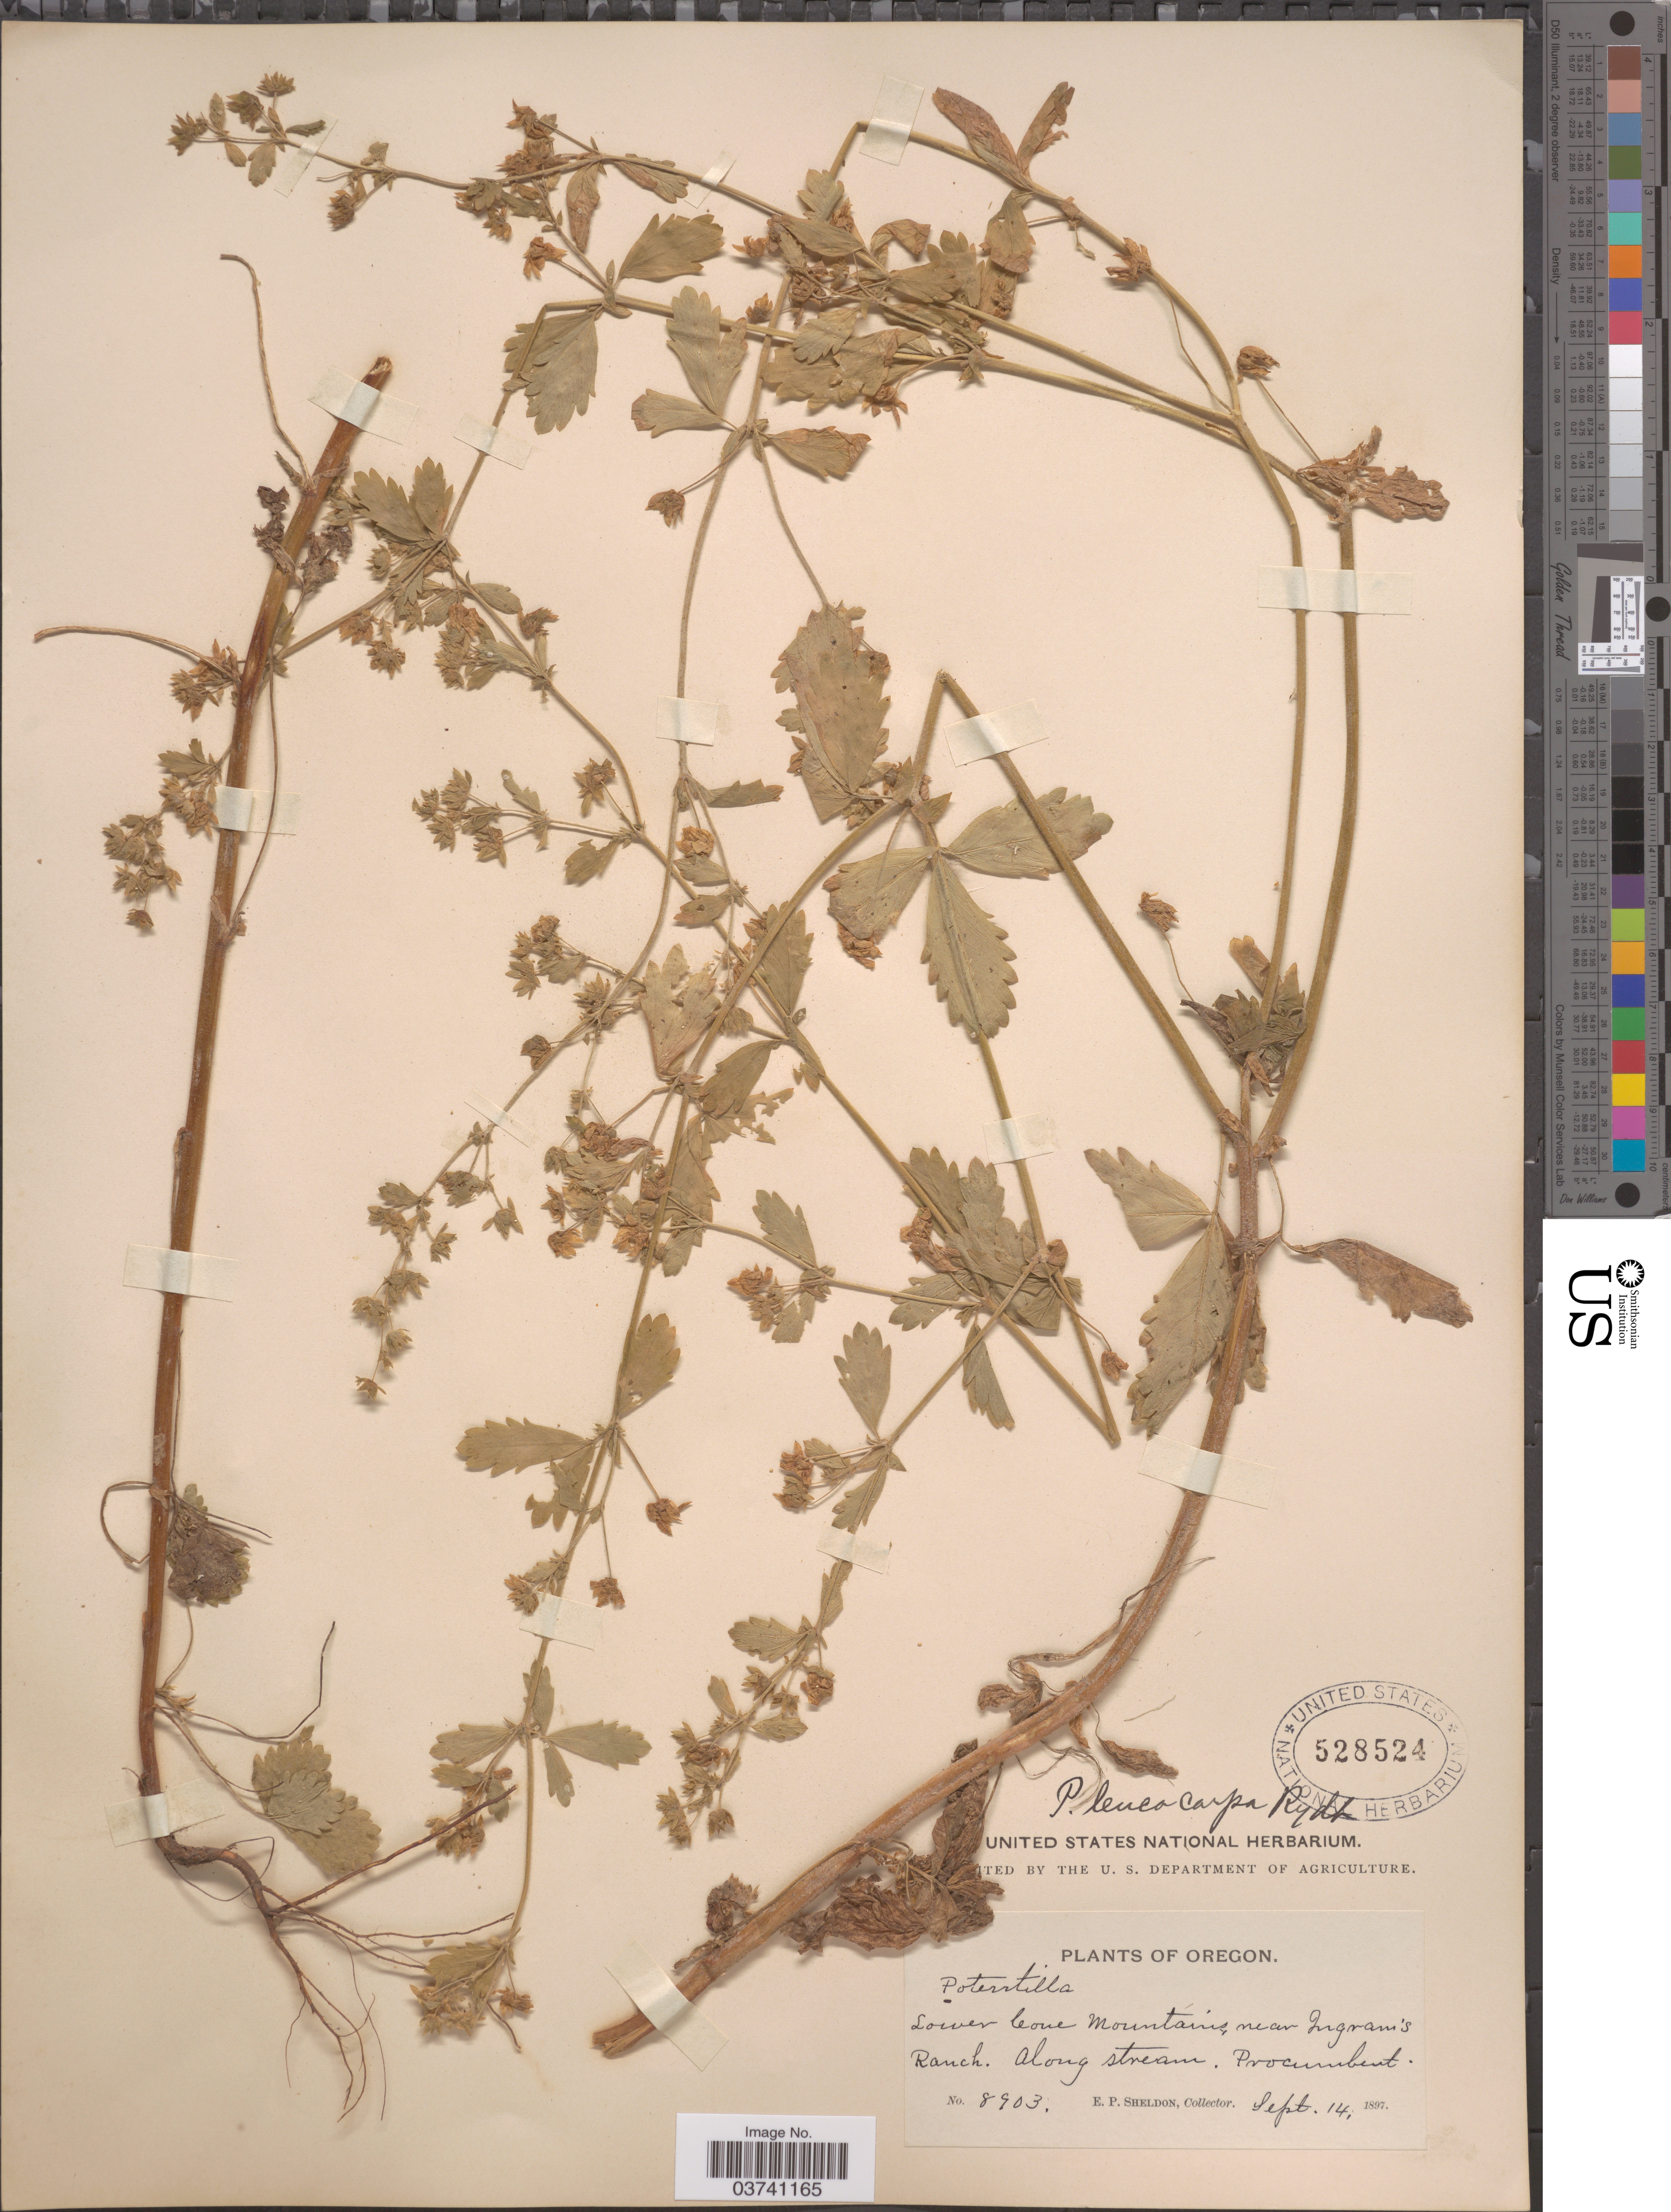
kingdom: Plantae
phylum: Tracheophyta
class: Magnoliopsida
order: Rosales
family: Rosaceae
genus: Potentilla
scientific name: Potentilla rivalis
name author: Nutt.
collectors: E. P. Sheldon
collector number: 8903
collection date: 1897-09-14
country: United States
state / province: Oregon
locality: Lower Cone Mountains near Ingram's Ranch.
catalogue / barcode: US 528524